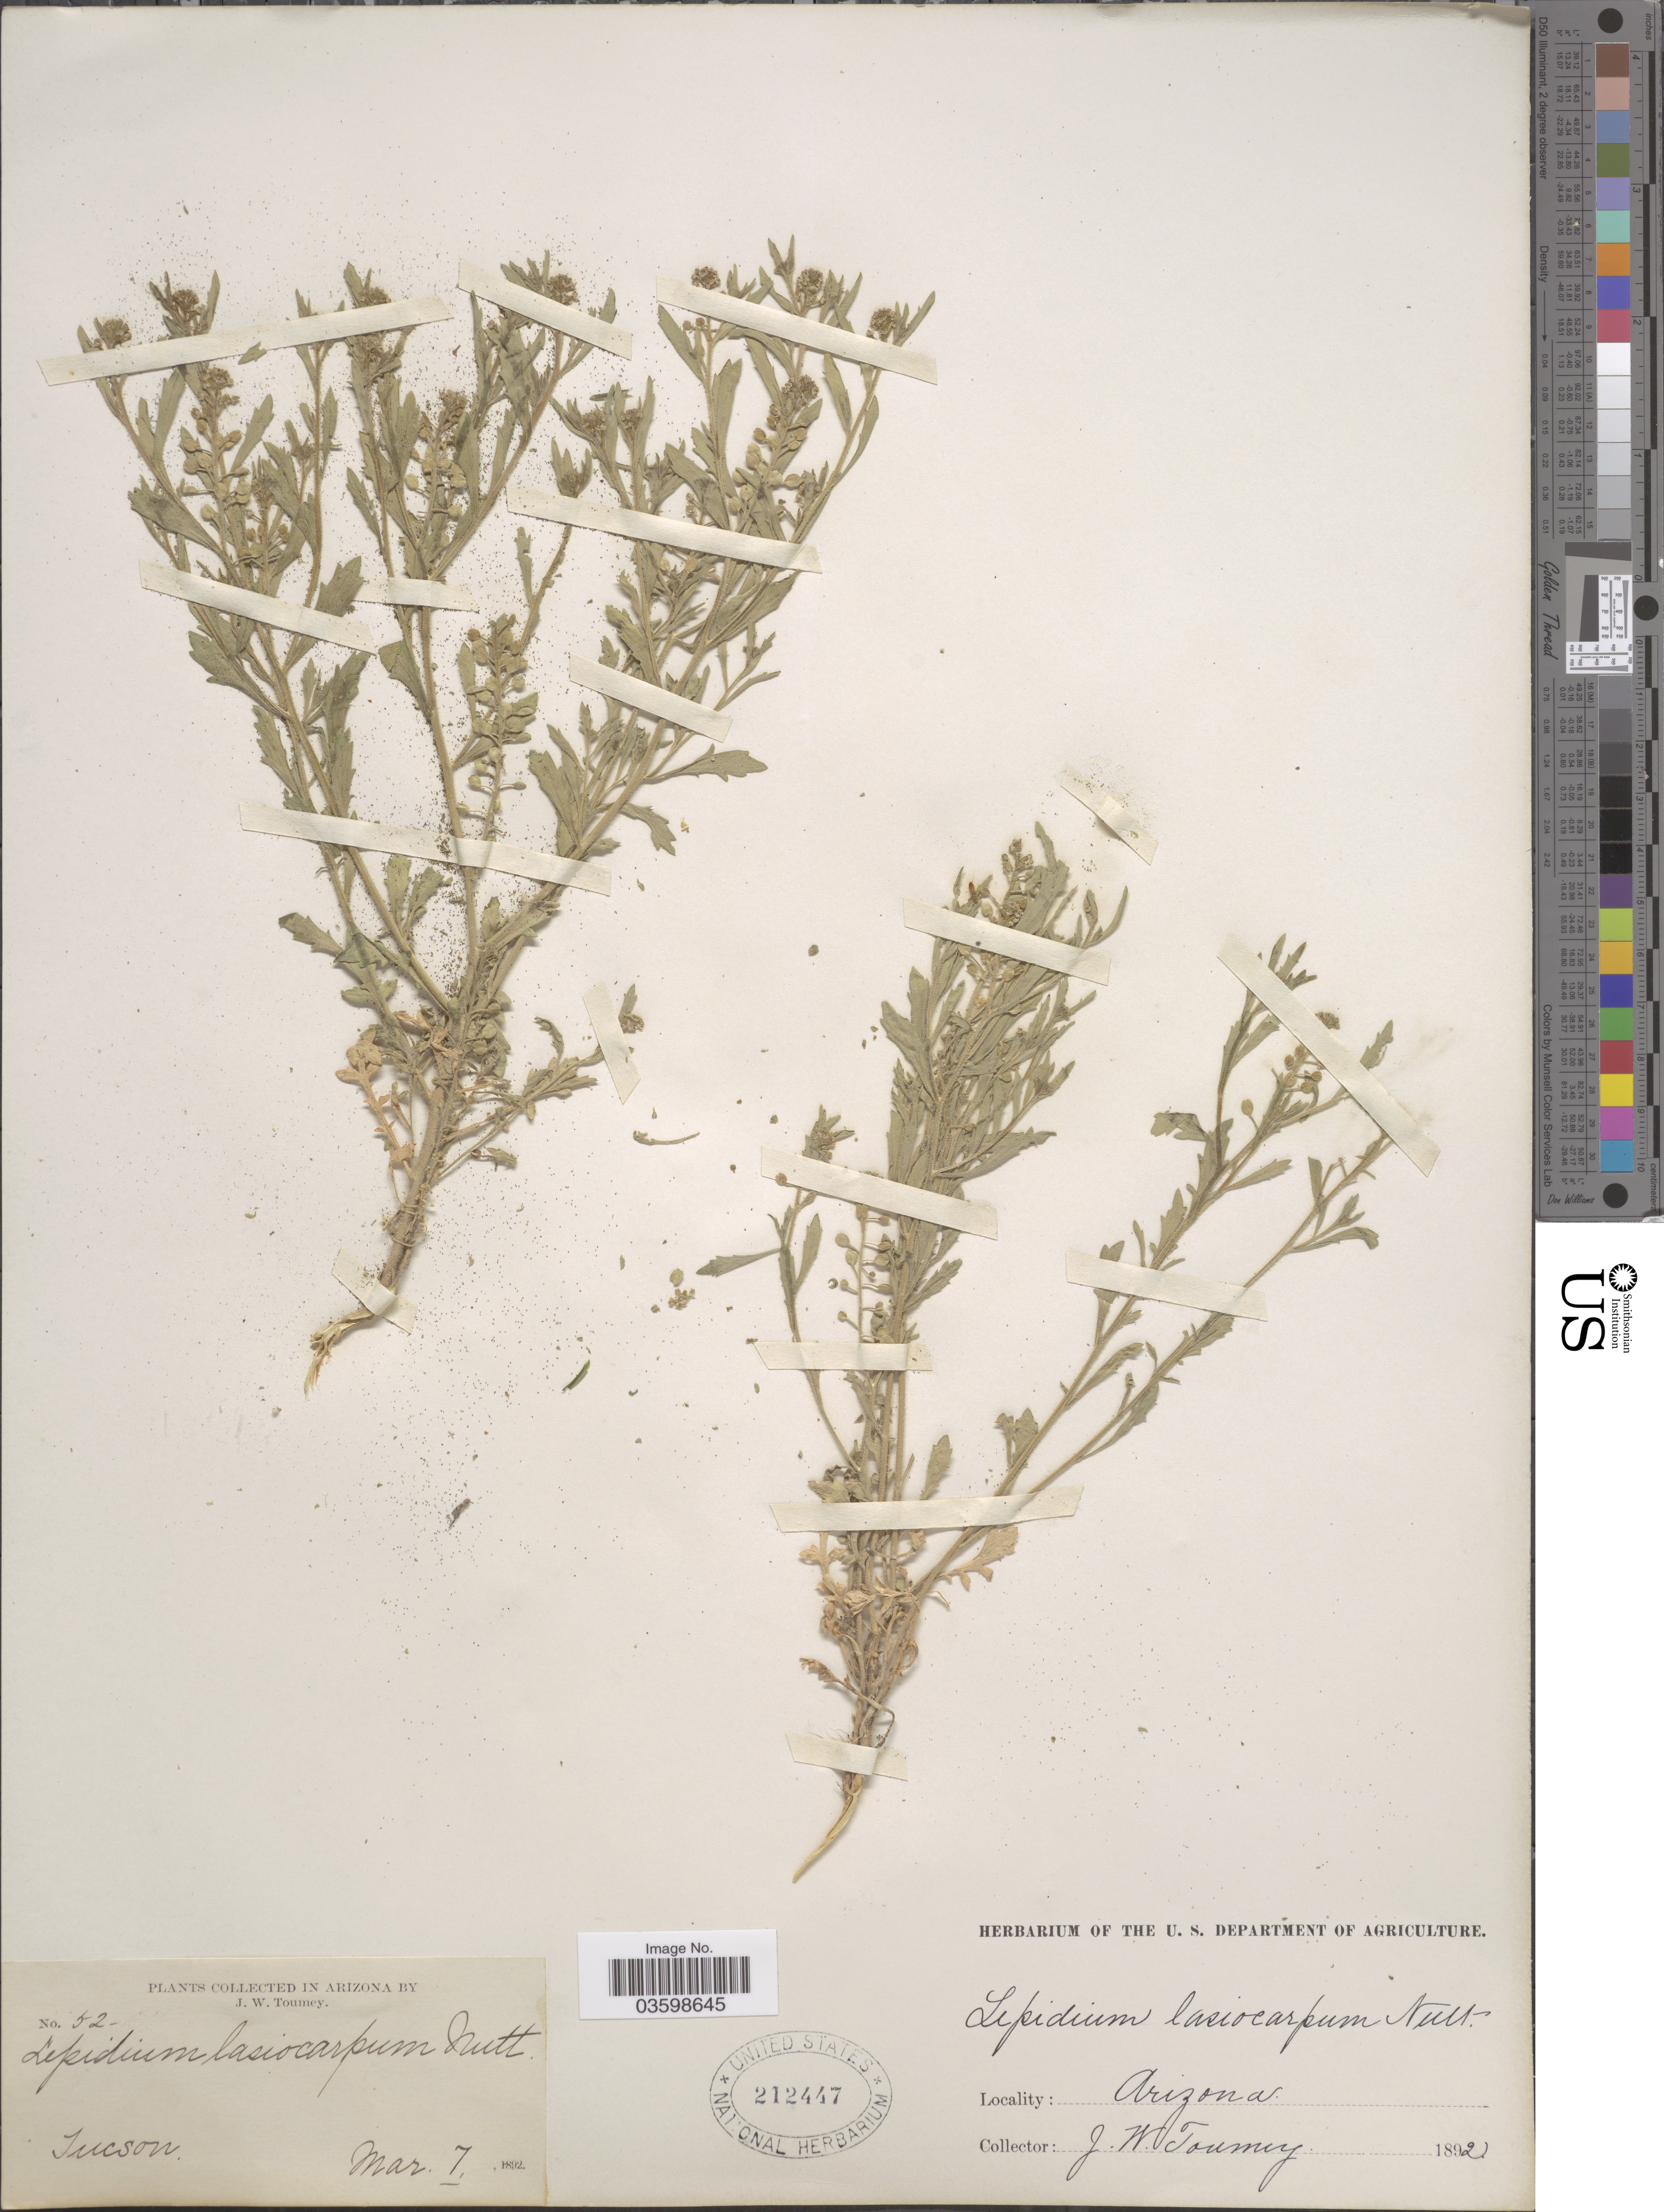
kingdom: Plantae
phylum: Tracheophyta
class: Magnoliopsida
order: Brassicales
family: Brassicaceae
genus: Lepidium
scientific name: Lepidium lasiocarpum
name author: Nutt.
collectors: J. W. Toumey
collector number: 52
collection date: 1892-03-07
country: United States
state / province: Arizona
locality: Tucson.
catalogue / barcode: US 212447